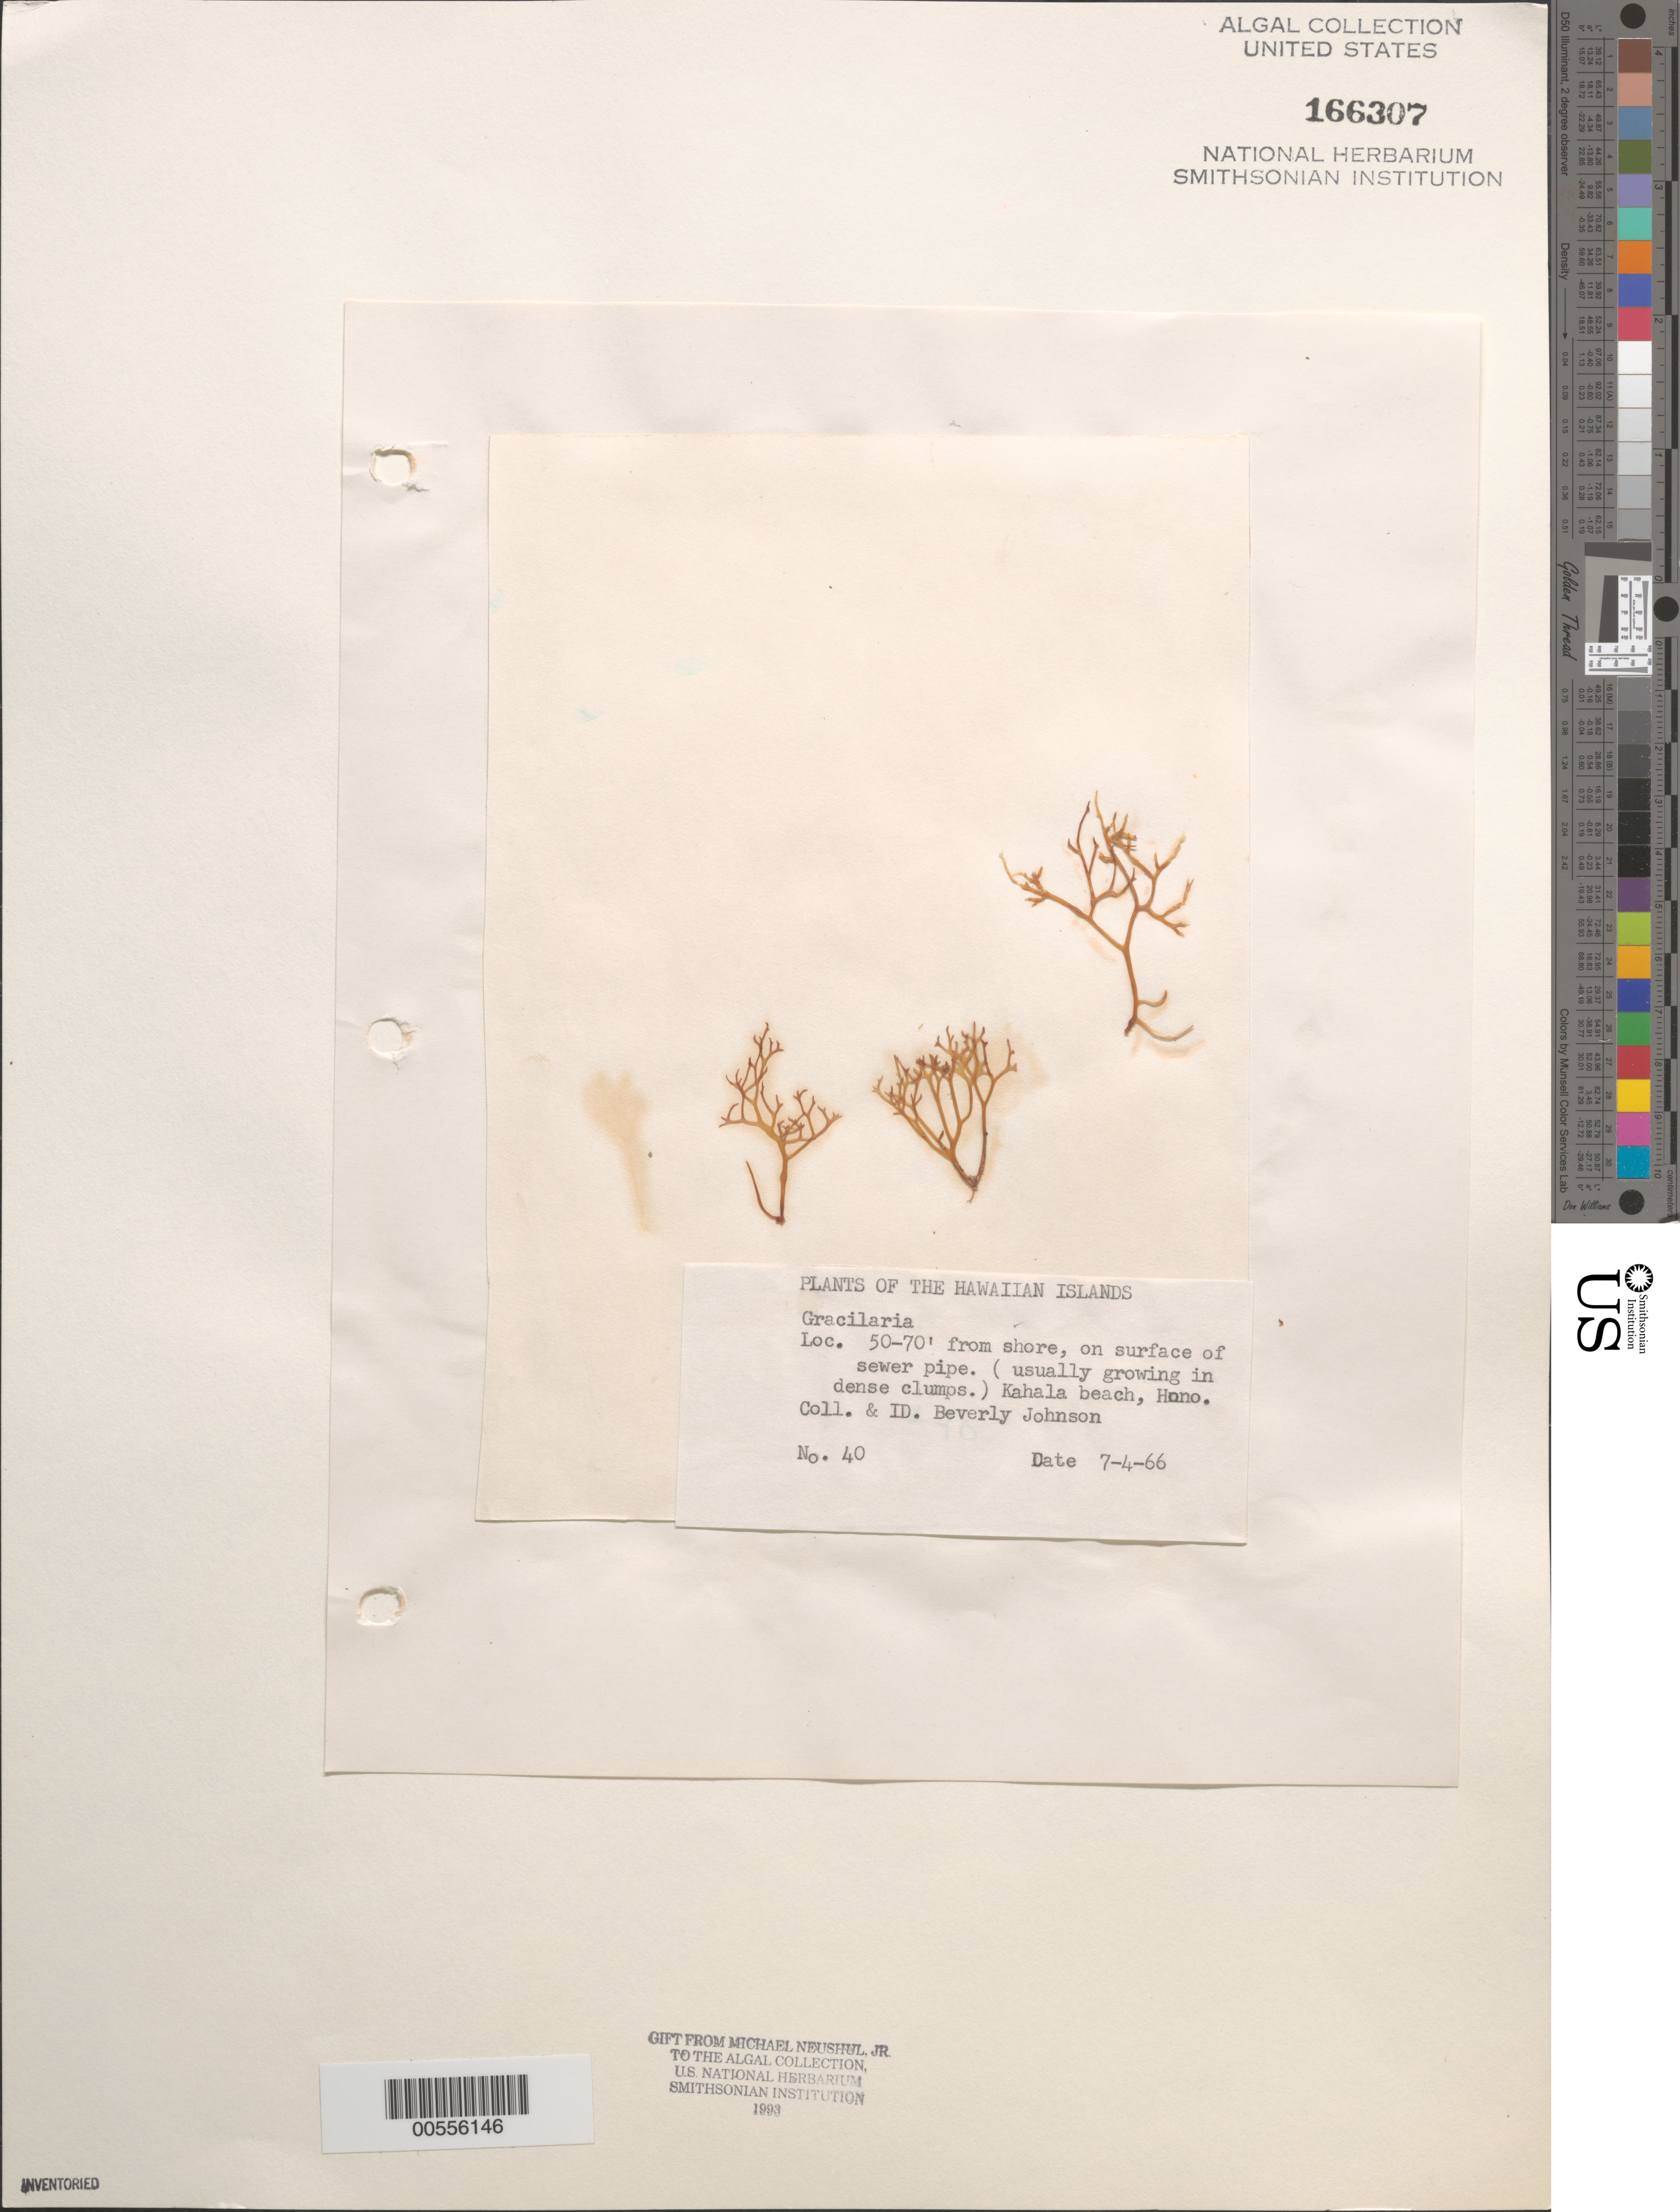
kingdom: Plantae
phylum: Rhodophyta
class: Florideophyceae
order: Gracilariales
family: Gracilariaceae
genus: Gracilaria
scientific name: Gracilaria sp.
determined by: Johnson, Beverly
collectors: B. Johnson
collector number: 40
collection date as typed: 04 Jul 1966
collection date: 1966-07-04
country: United States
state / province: Hawaii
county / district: Honolulu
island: Oahu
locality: Honolulu, Kahala Beach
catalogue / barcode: US 166307